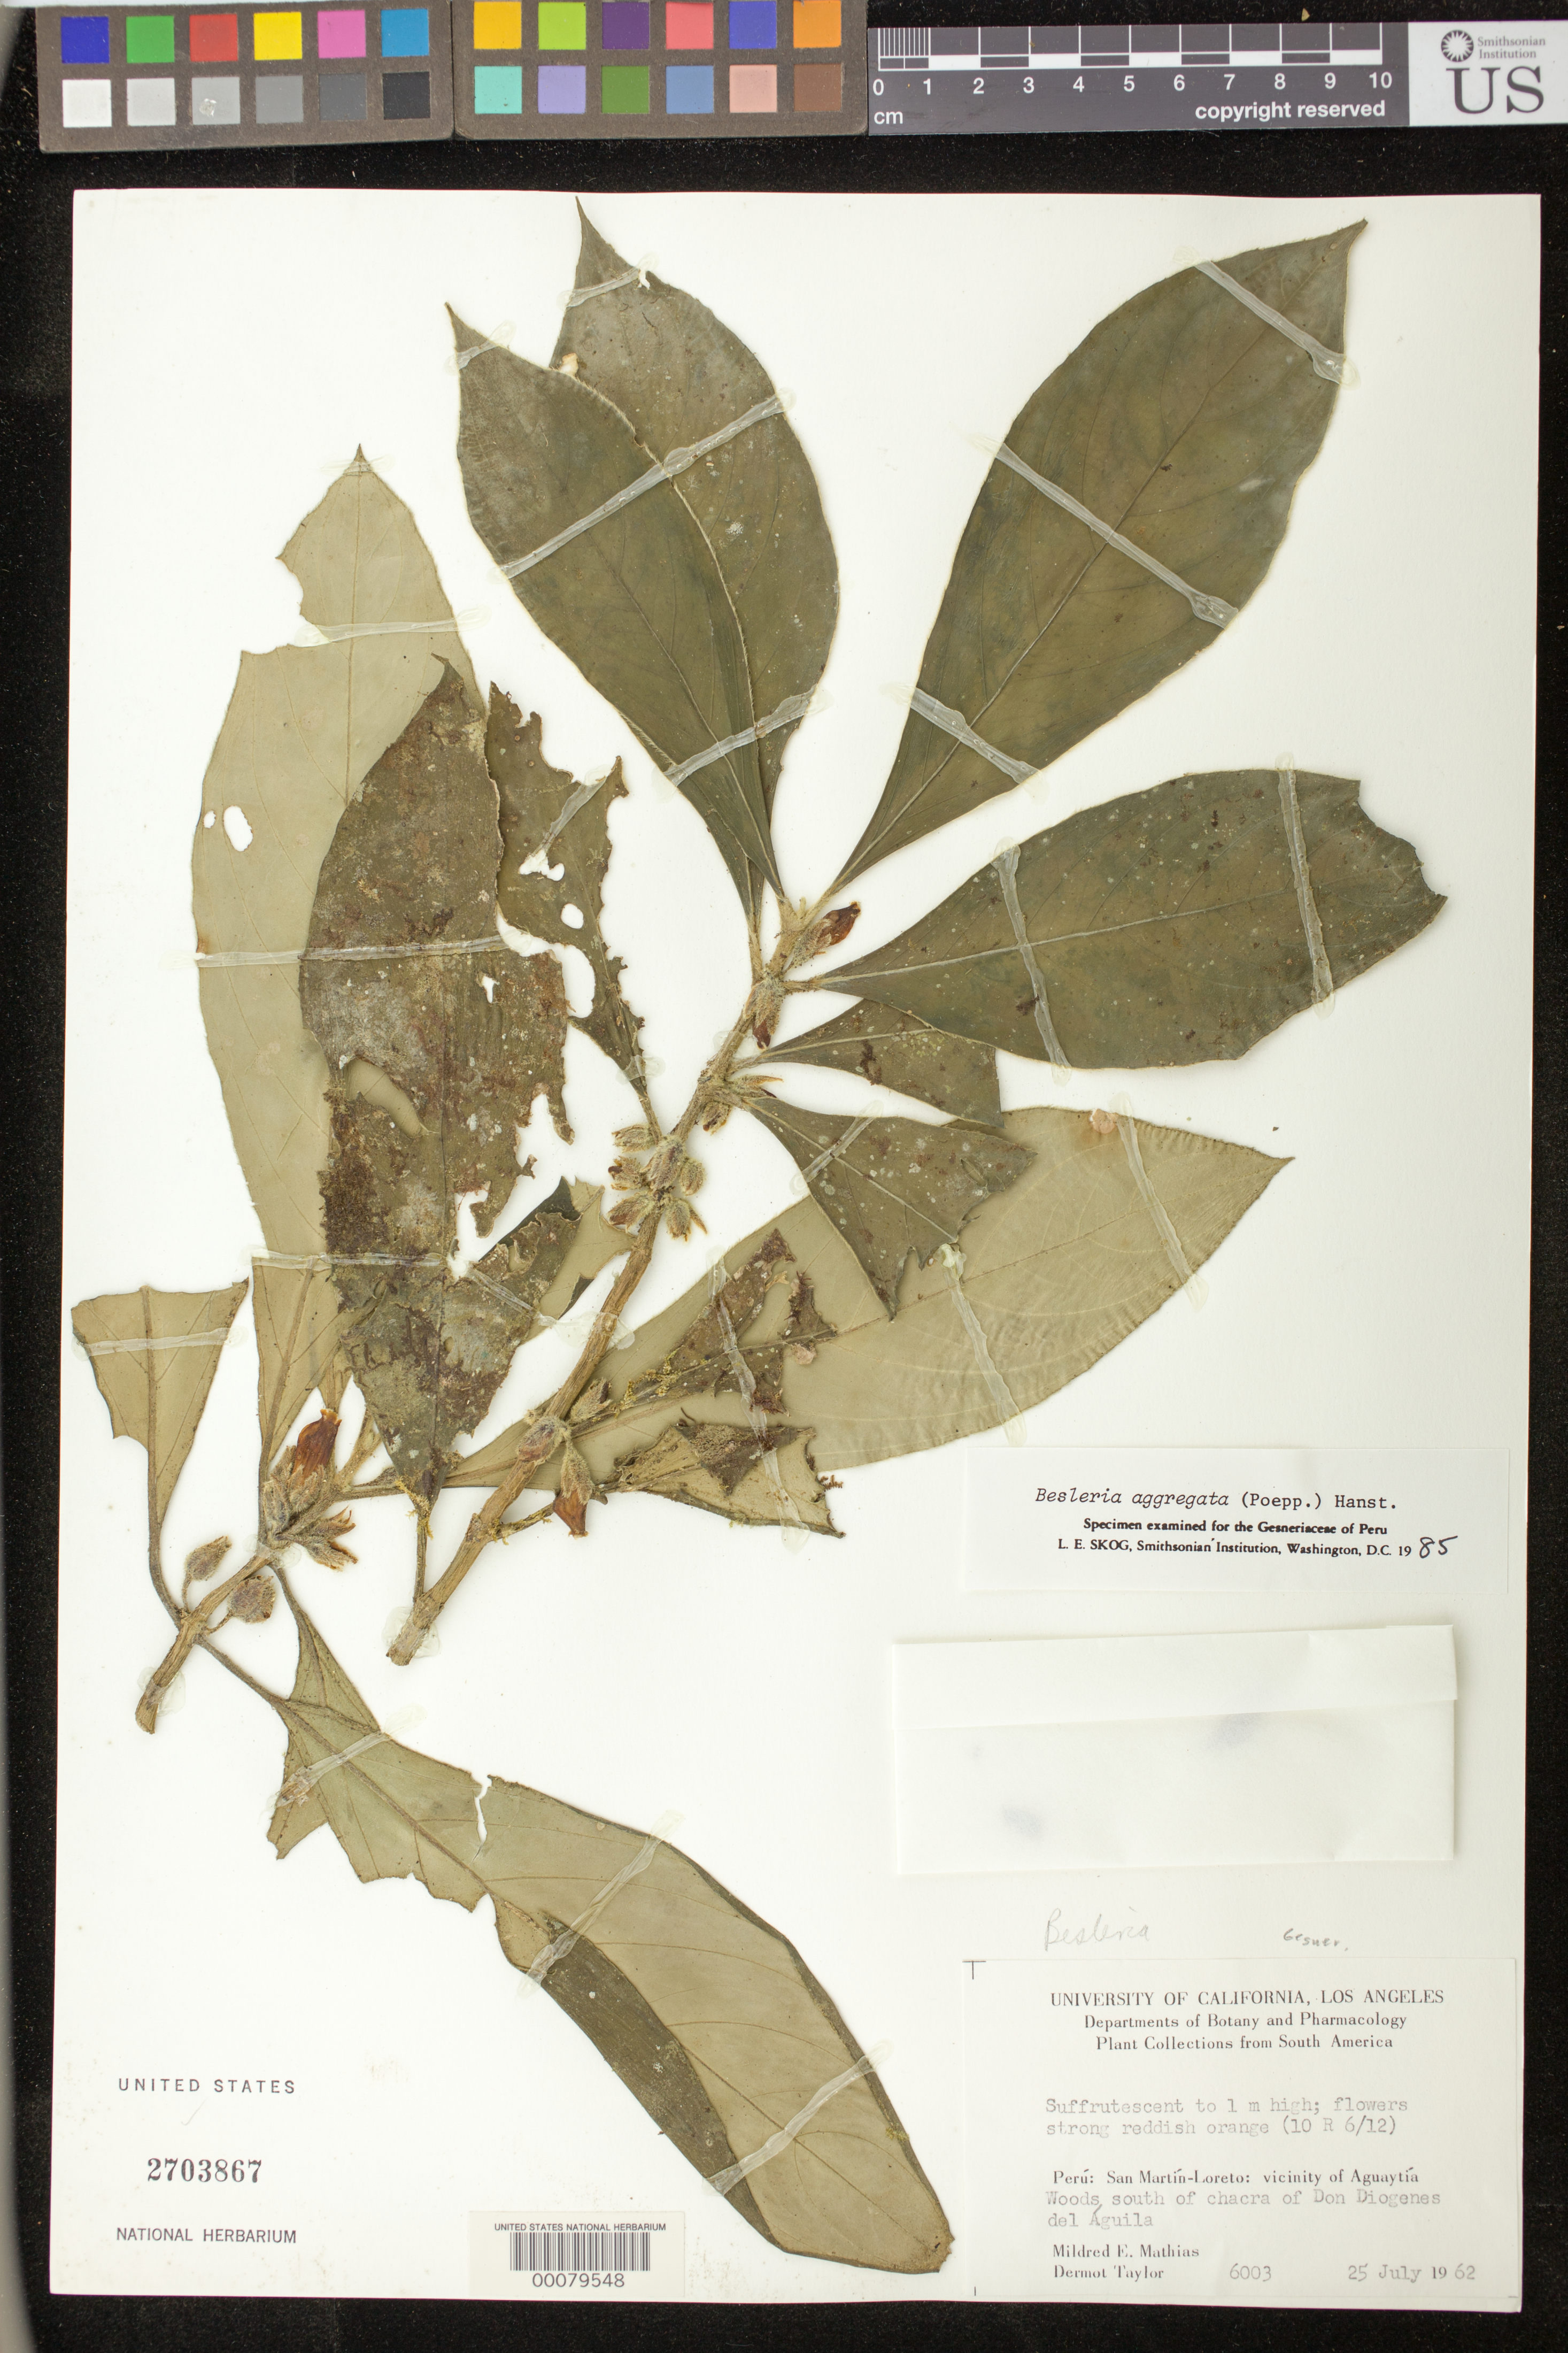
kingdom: Plantae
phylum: Tracheophyta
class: Magnoliopsida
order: Lamiales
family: Gesneriaceae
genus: Besleria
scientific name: Besleria aggregata var. aggregata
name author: (Mart.) Hanst.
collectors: M. E. Mathias & D. Taylor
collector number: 6003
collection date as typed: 25 Jul 1962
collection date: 1962-07-25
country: Peru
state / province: San Martín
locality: San Martin-Loreto, vicinity of Aguaytia, woods S of chacra of Don Diogenes del Aguila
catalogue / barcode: US 2703867